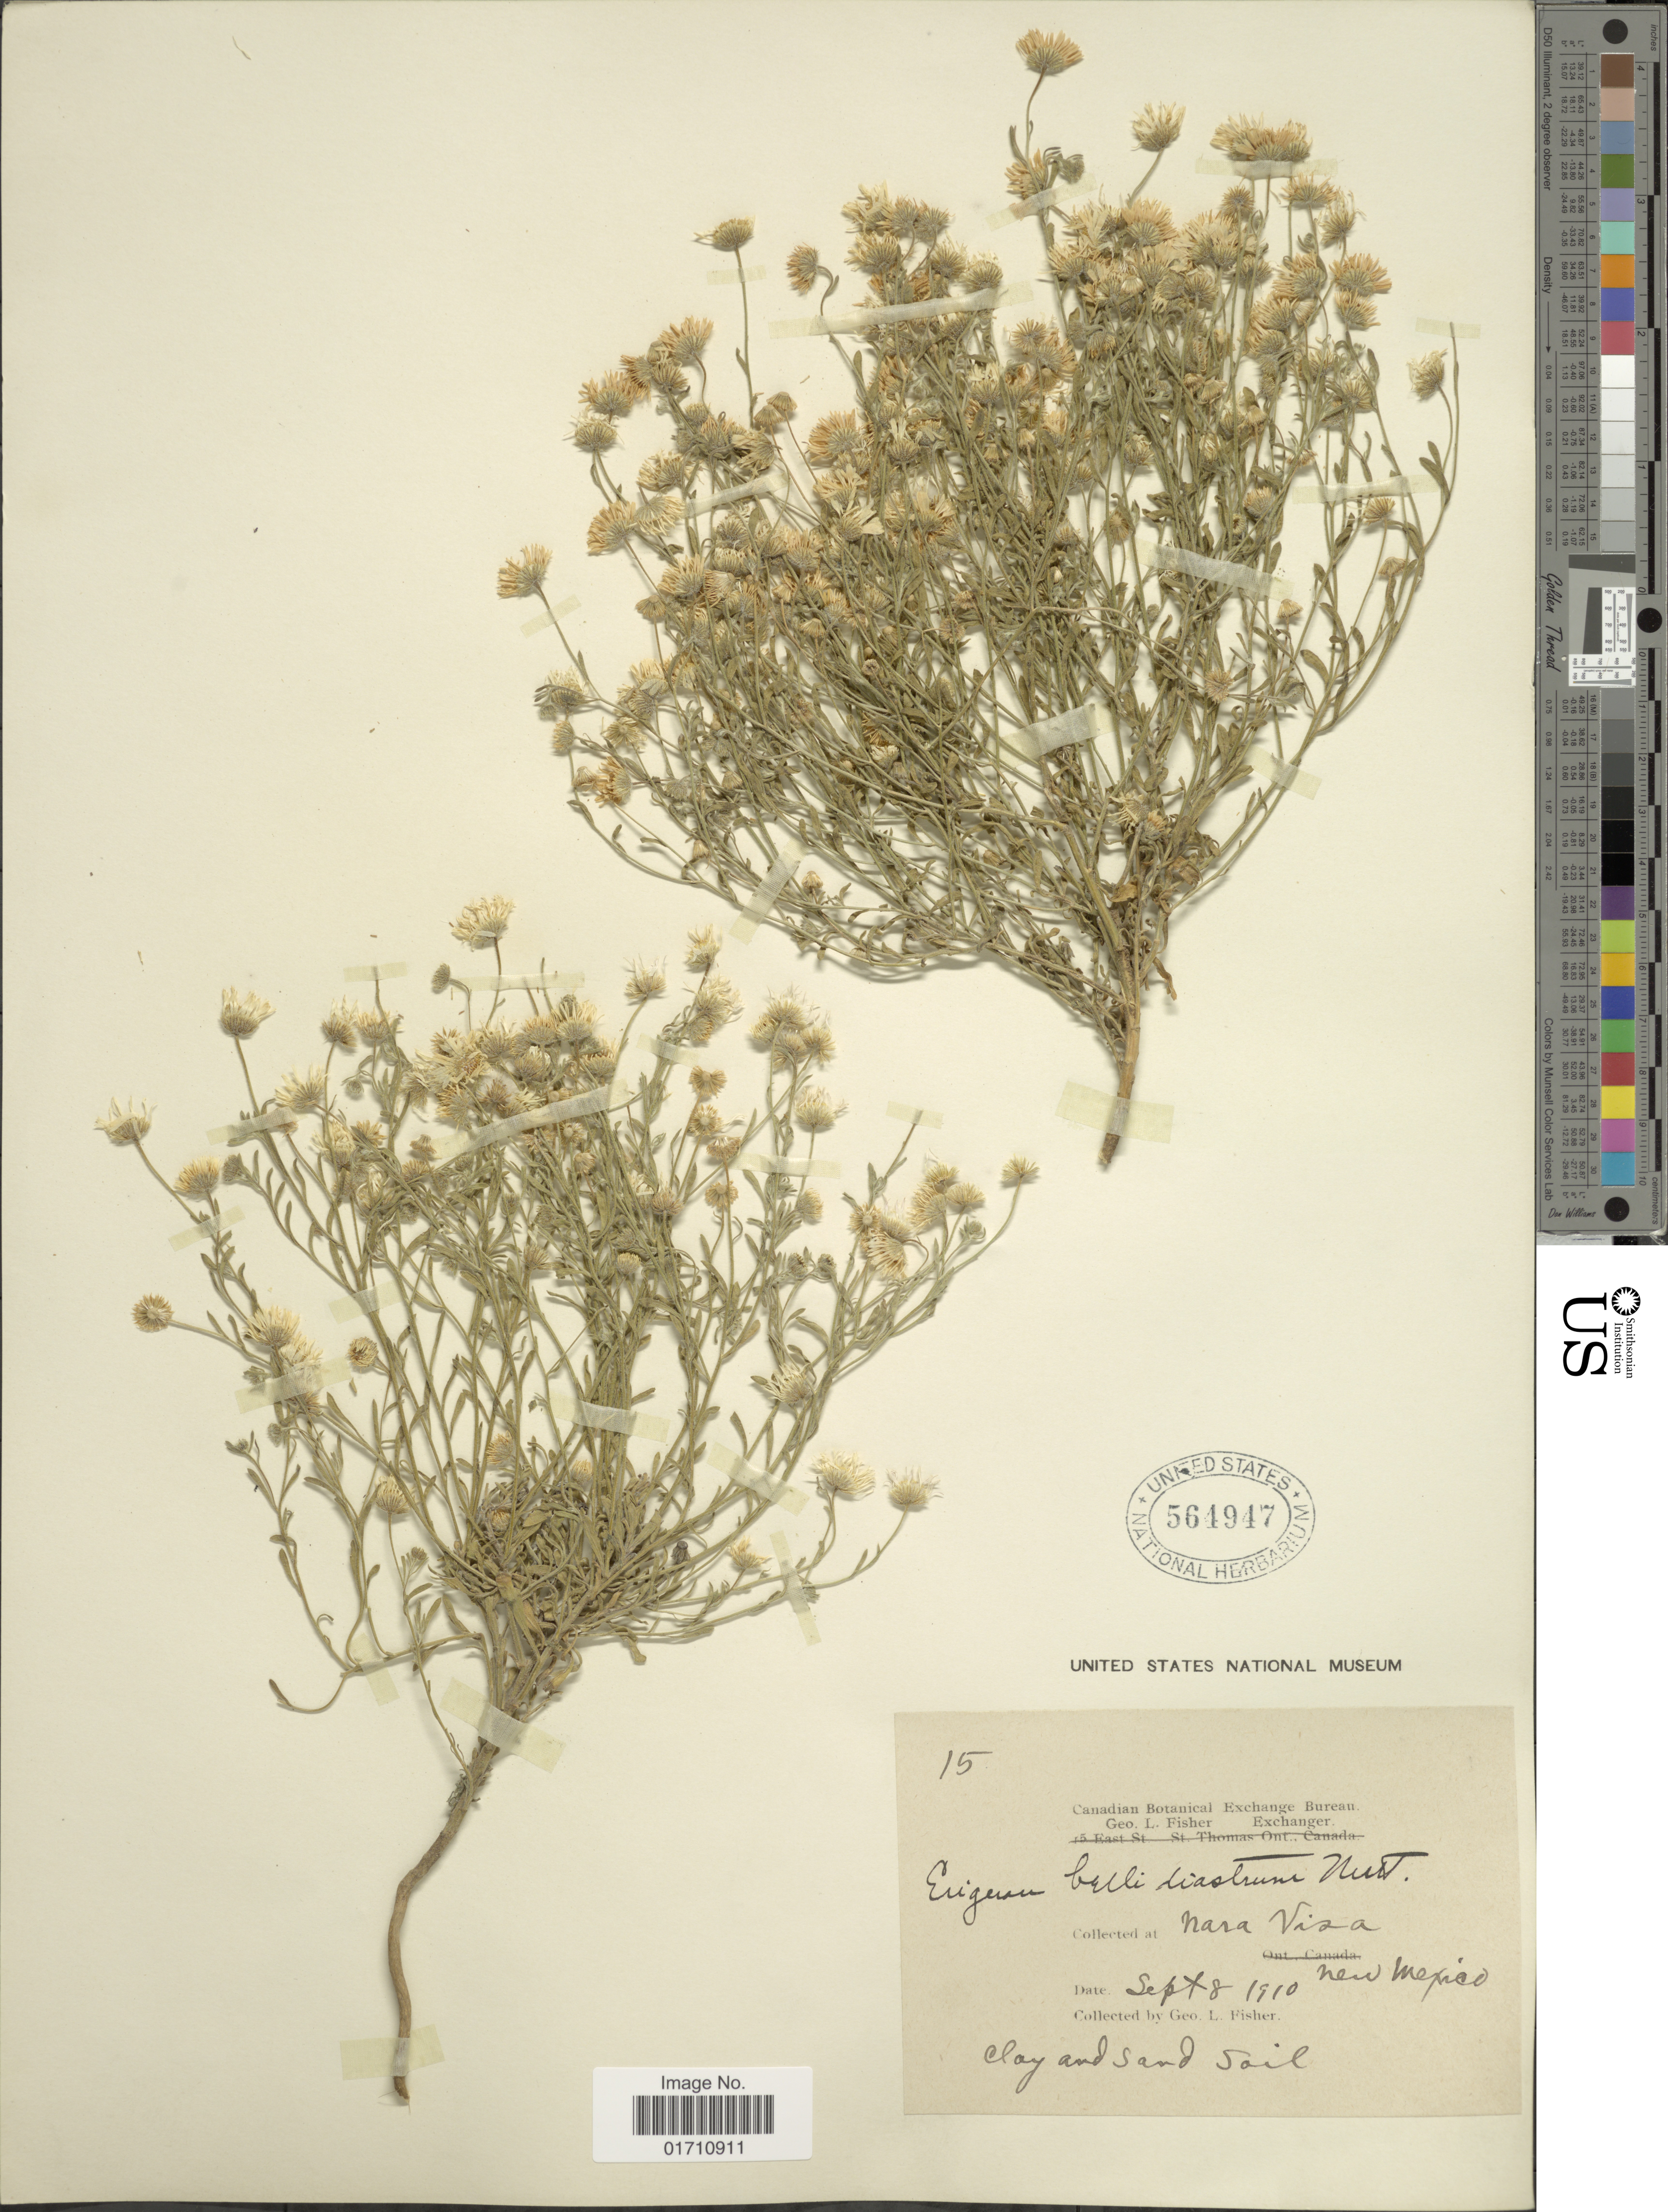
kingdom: Plantae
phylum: Tracheophyta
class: Magnoliopsida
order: Asterales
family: Asteraceae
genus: Erigeron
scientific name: Erigeron bellidiastrum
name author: Nutt.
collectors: G. L. Fisher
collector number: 15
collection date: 1910-09-08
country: United States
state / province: New Mexico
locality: Nara Visa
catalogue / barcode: US 564947